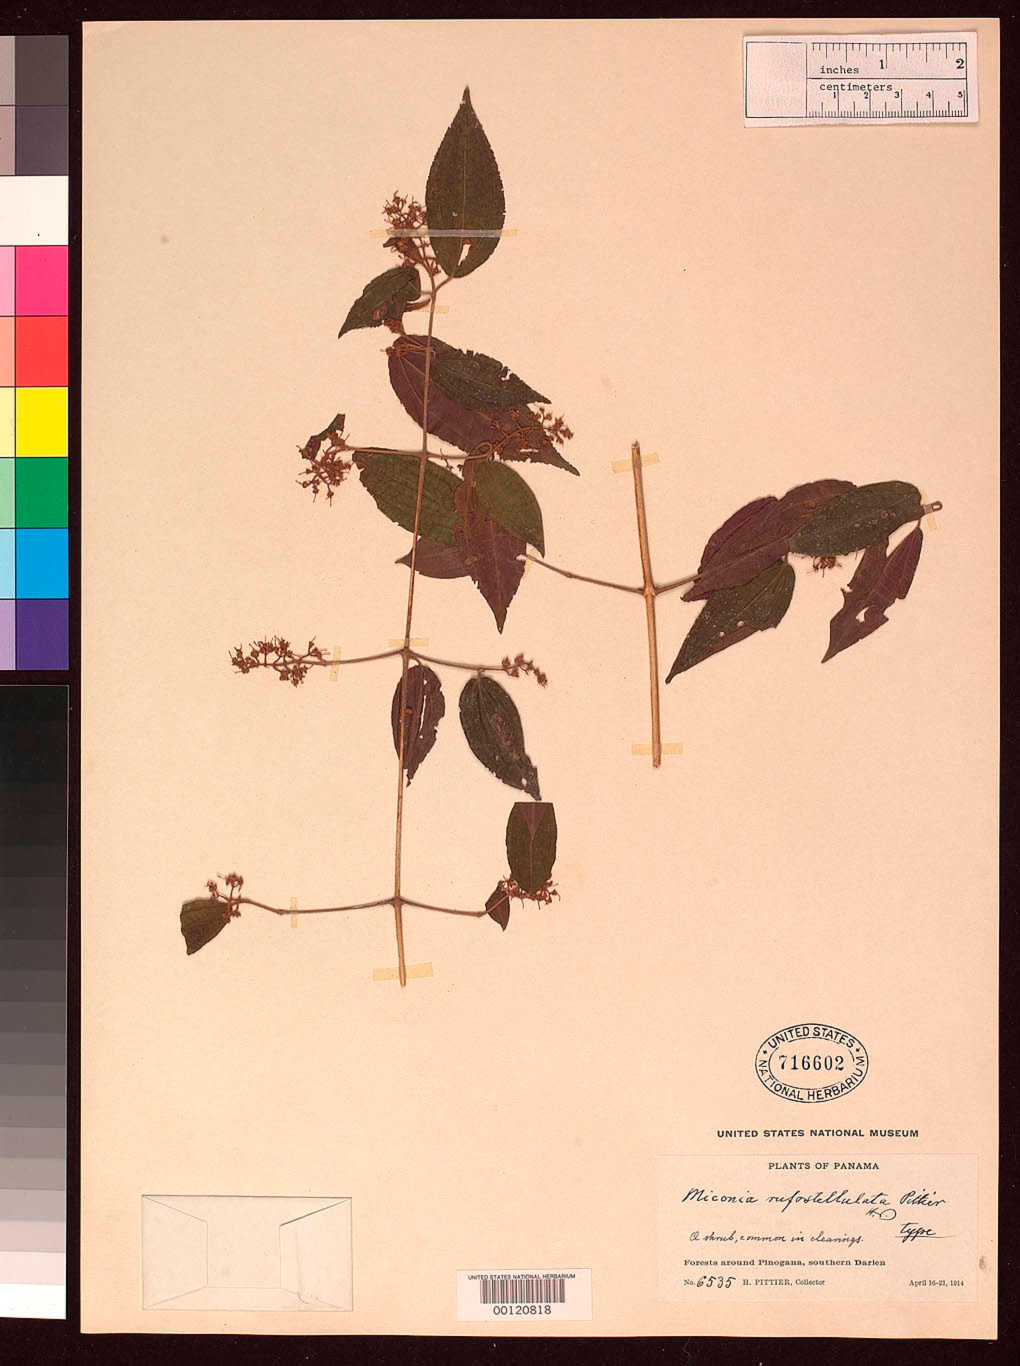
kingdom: Plantae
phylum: Tracheophyta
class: Magnoliopsida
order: Myrtales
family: Melastomataceae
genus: Miconia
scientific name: Miconia rufostellulata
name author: Pittier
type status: Isotype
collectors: H. F. Pittier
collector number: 6535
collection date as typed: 16 Apr 1914 to 21 Apr 1914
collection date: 1914-04-16/1914-04-21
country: Panama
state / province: Darién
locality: Between San Ramon and San Pedro.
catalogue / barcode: US 716602